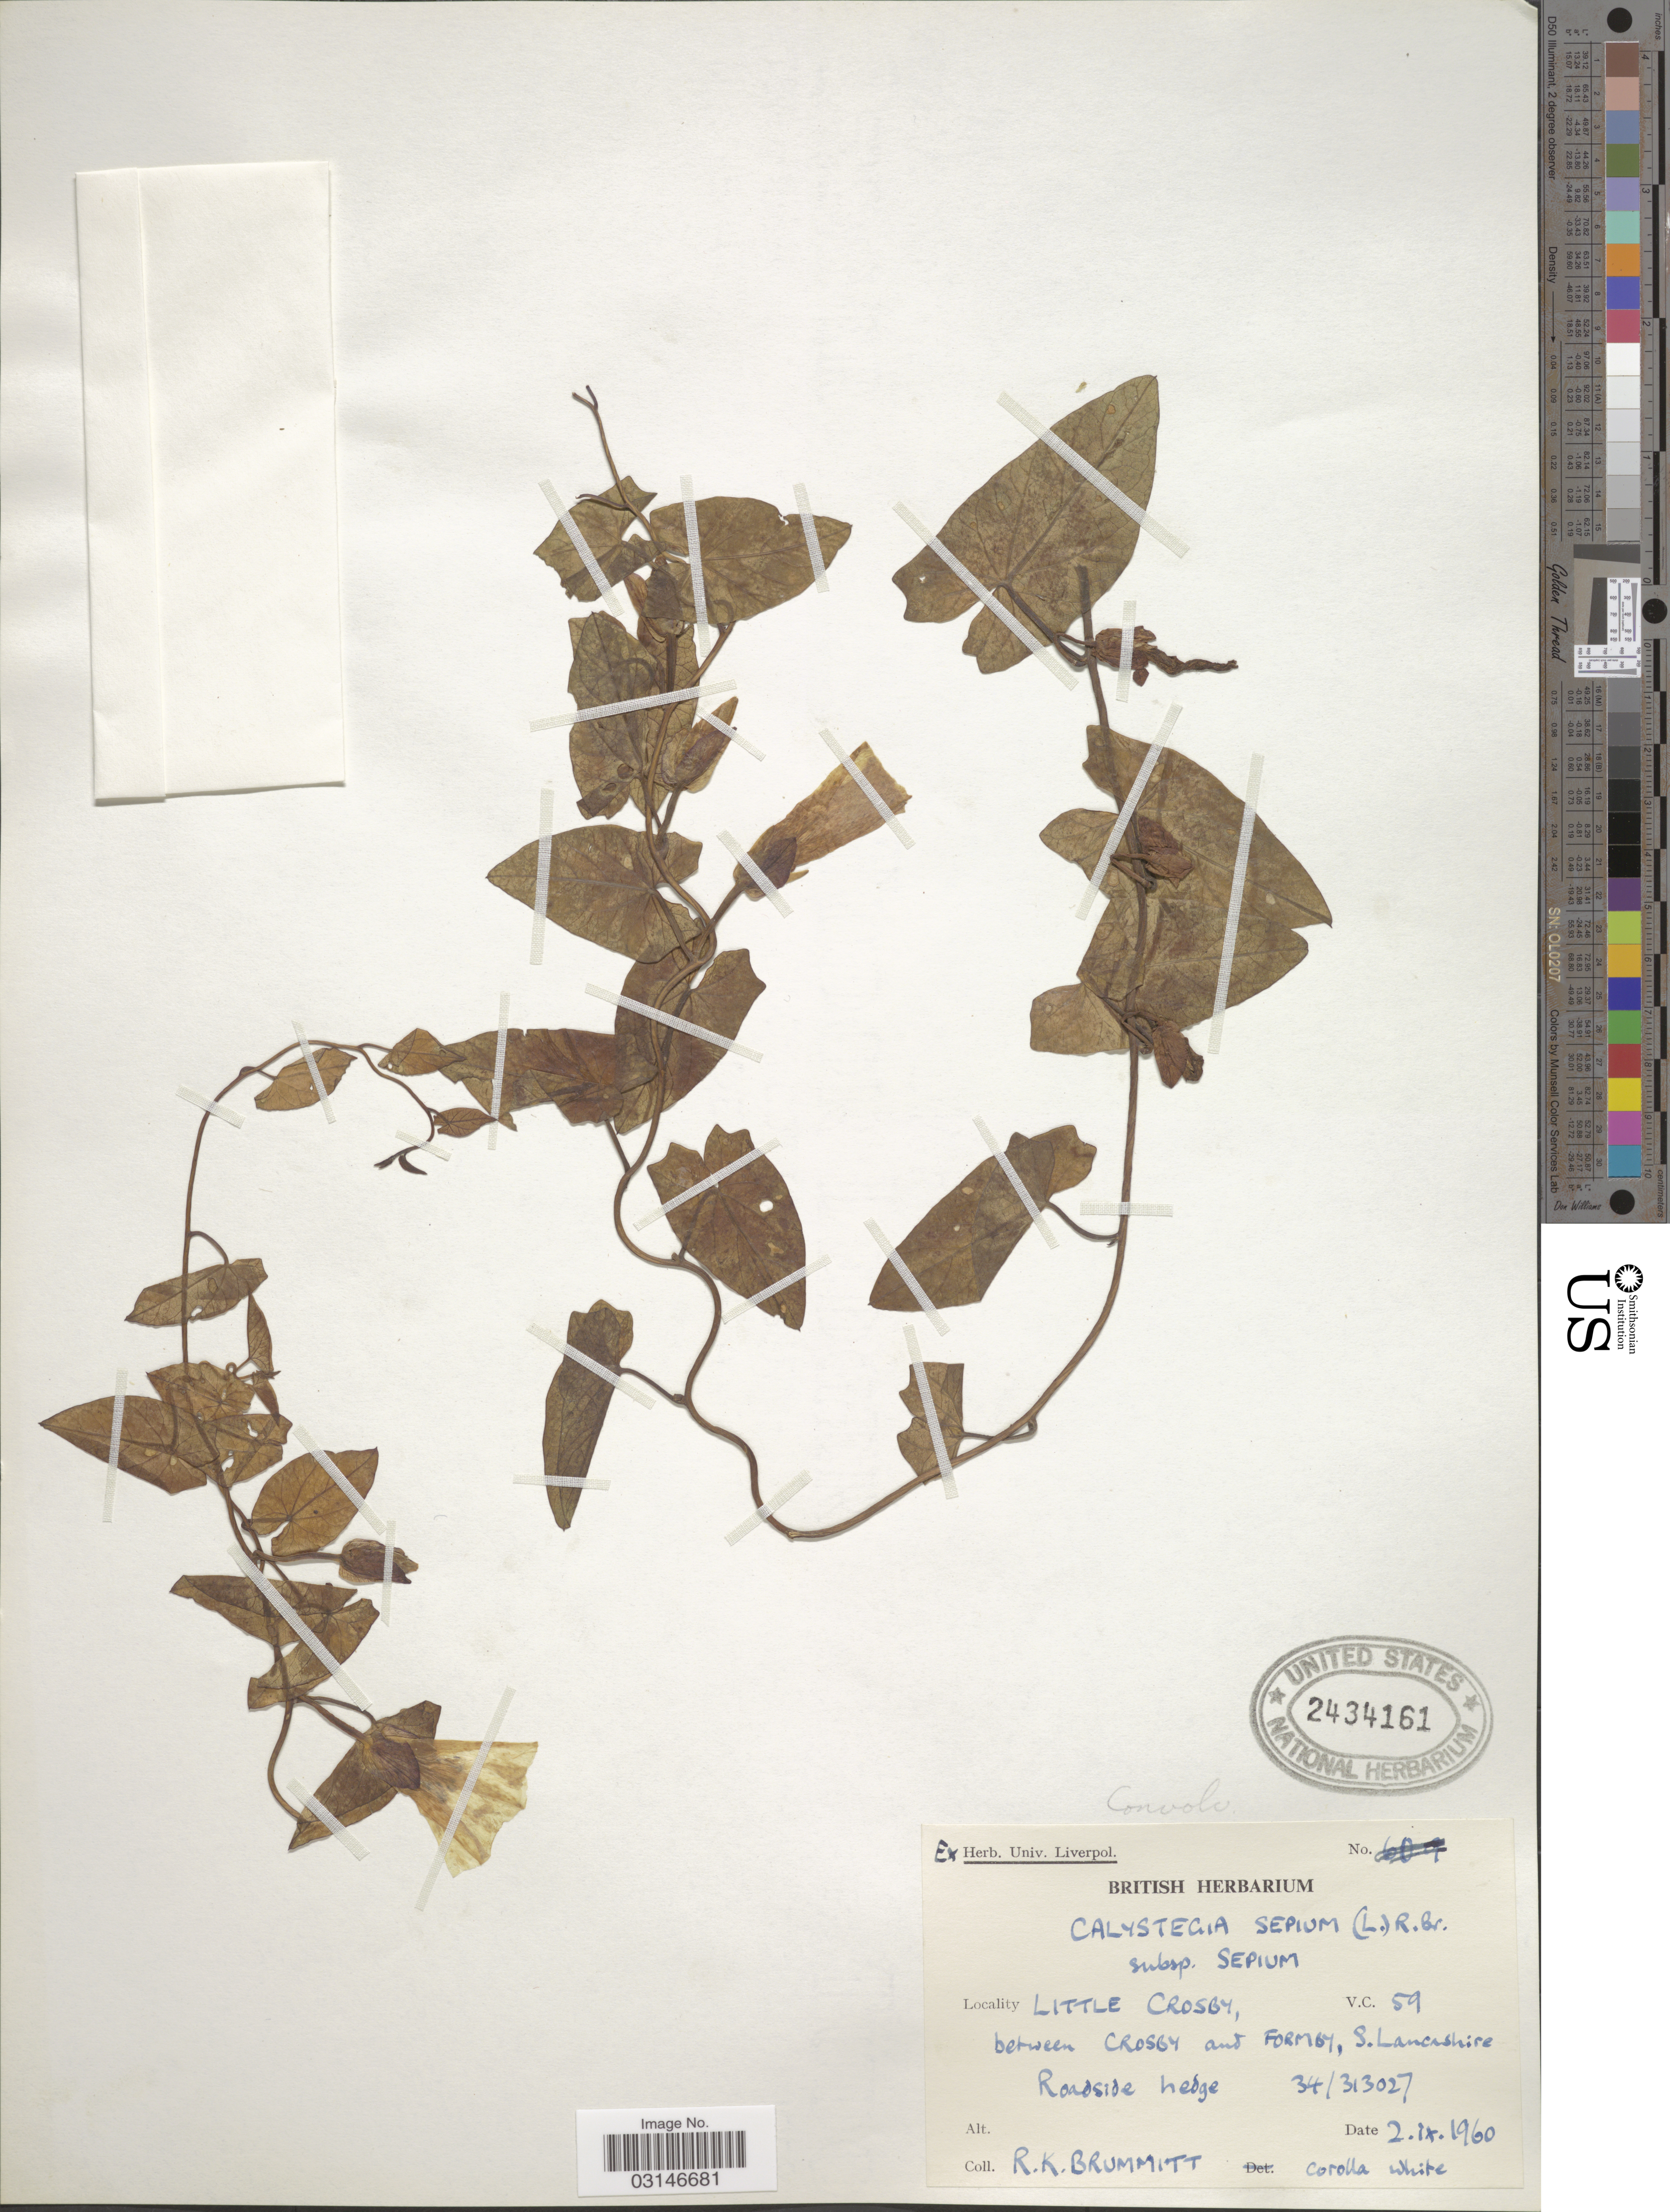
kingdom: Plantae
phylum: Tracheophyta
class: Magnoliopsida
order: Solanales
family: Convolvulaceae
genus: Calystegia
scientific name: Calystegia sepium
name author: (L.) R. Br.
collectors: R. K. Brummitt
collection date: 1960-09-02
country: United Kingdom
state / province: England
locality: Little Crosby, between Crosby and Formby, S. Lancashire Roadside hedge. 34/313027. V.C. 59.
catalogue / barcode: US 2434161